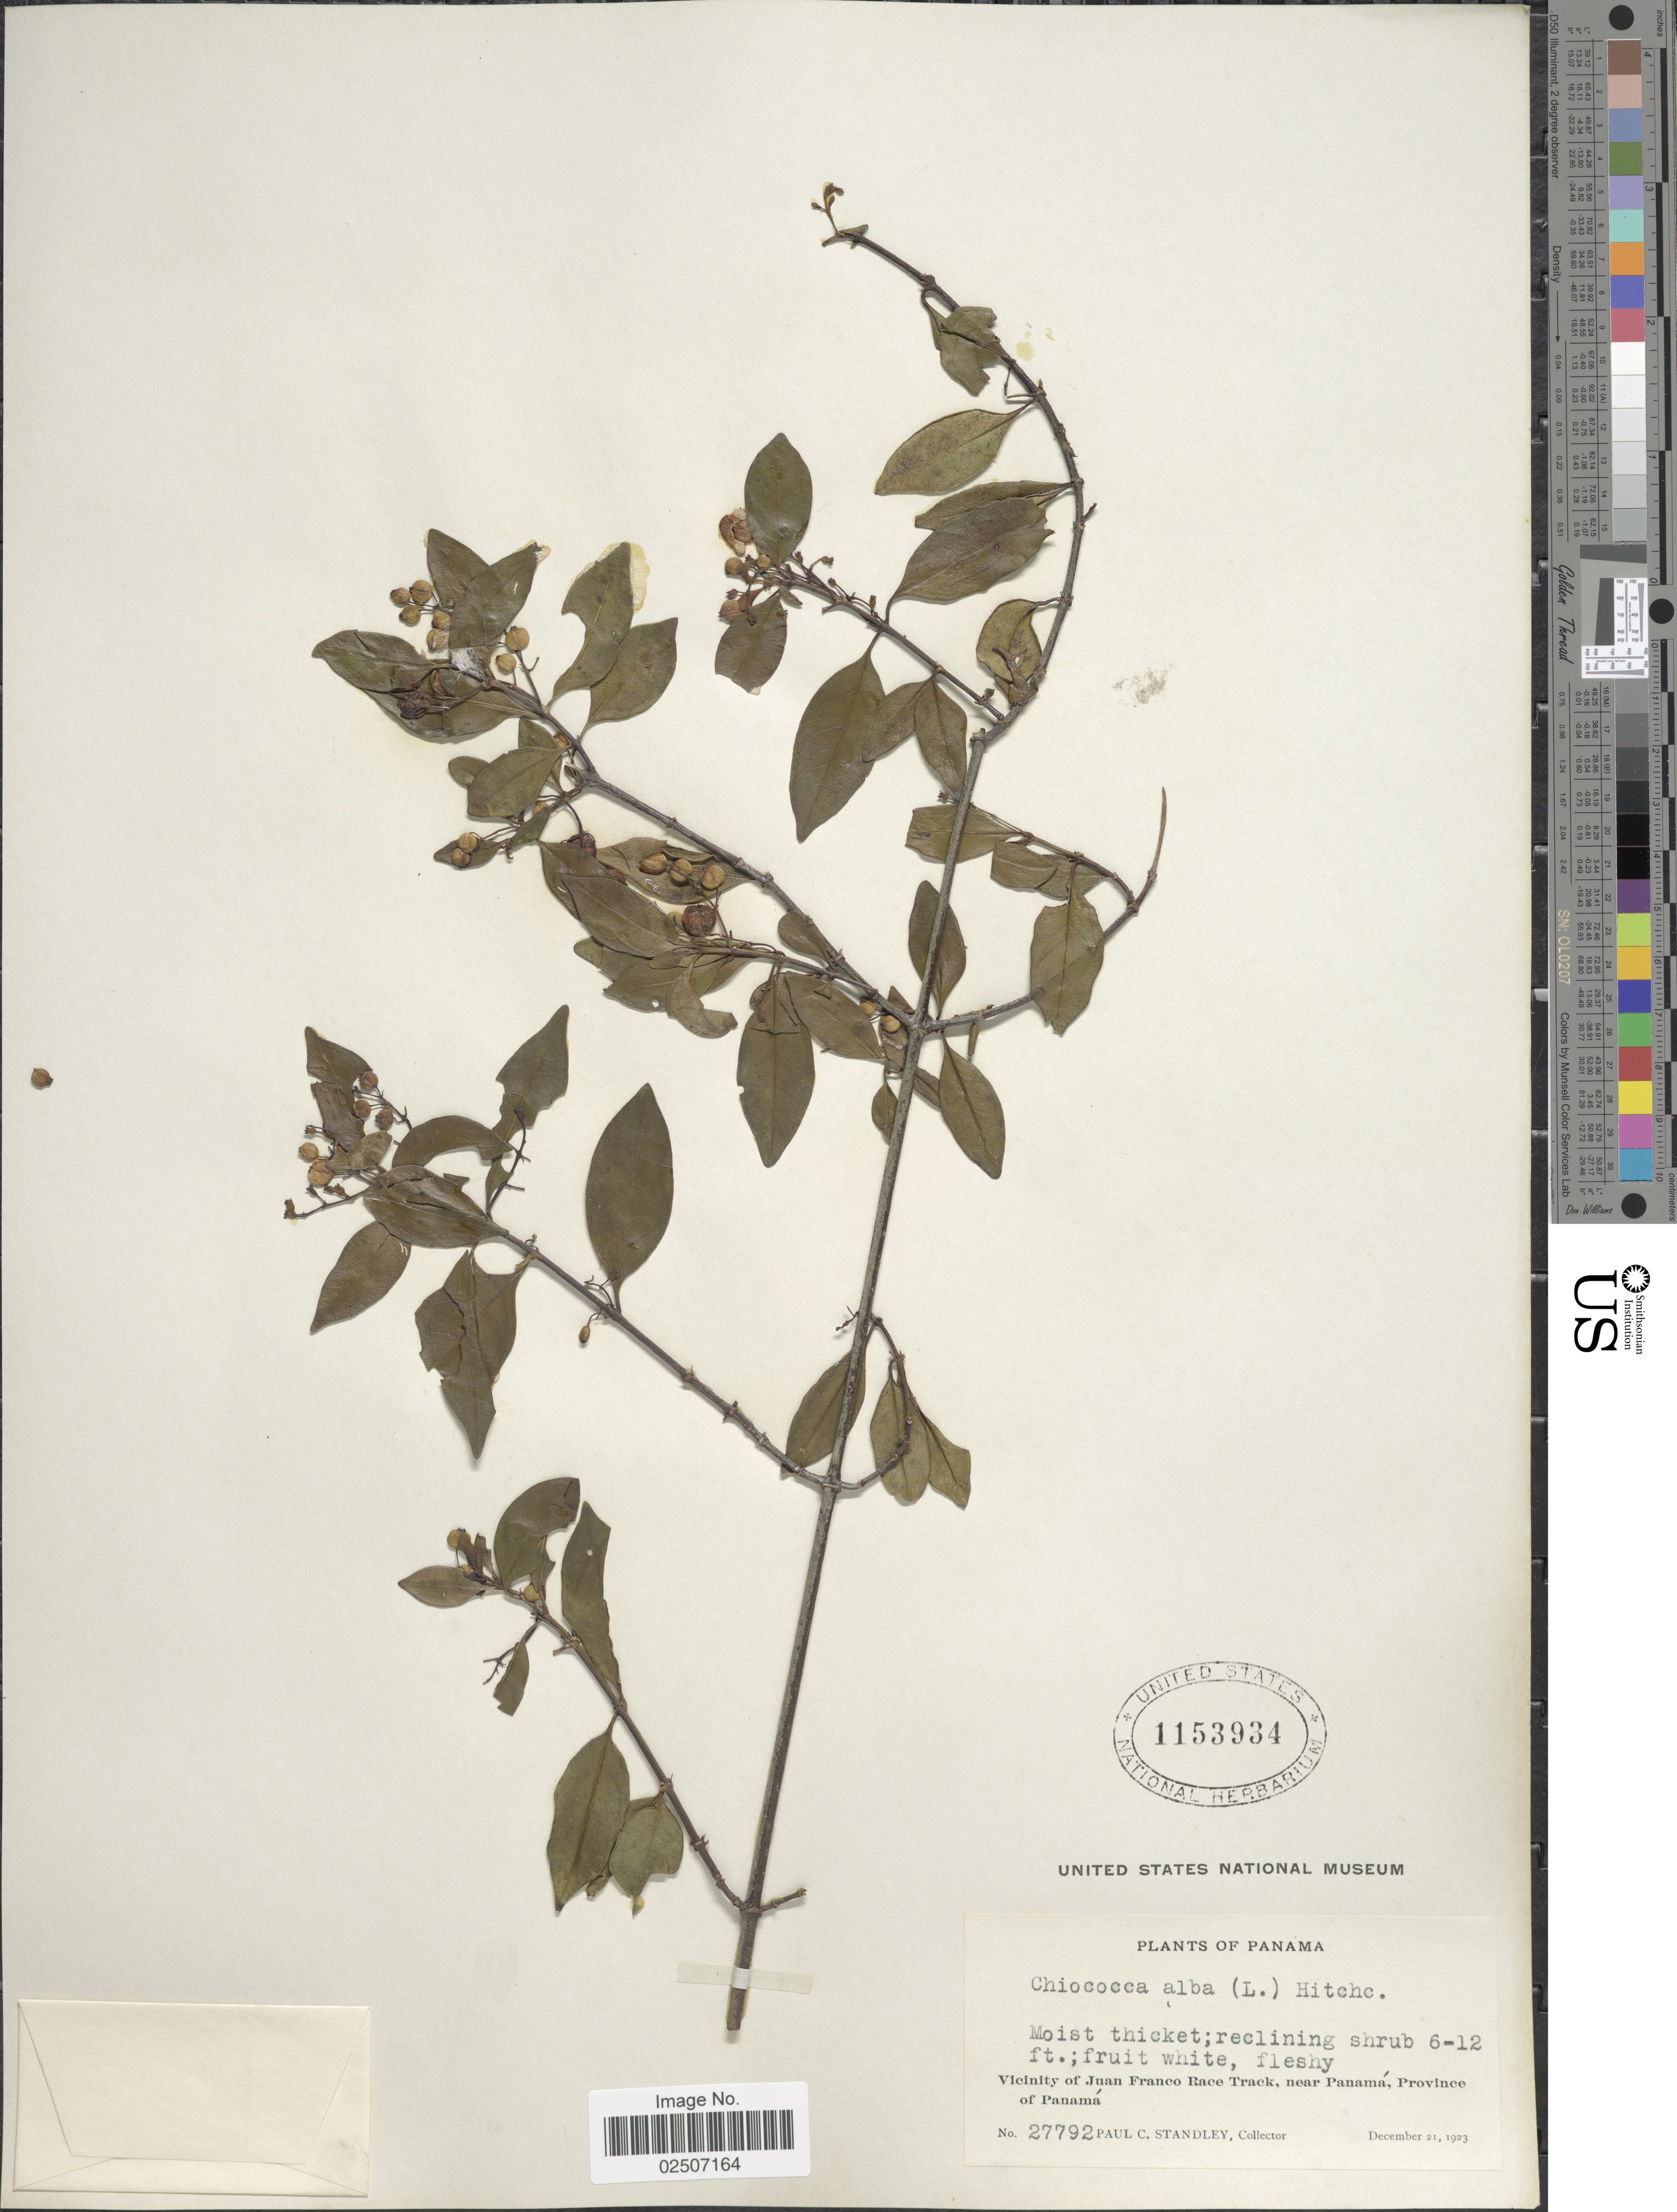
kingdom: Plantae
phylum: Tracheophyta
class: Magnoliopsida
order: Gentianales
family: Rubiaceae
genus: Chiococca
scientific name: Chiococca alba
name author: (L.) Hitchc.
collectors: P. C. Standley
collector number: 27792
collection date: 1923-12-21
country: Panama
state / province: Panamá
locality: Vicinity of Juan Franco Race Track, near Panama, Province of Panama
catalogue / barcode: US 1153934